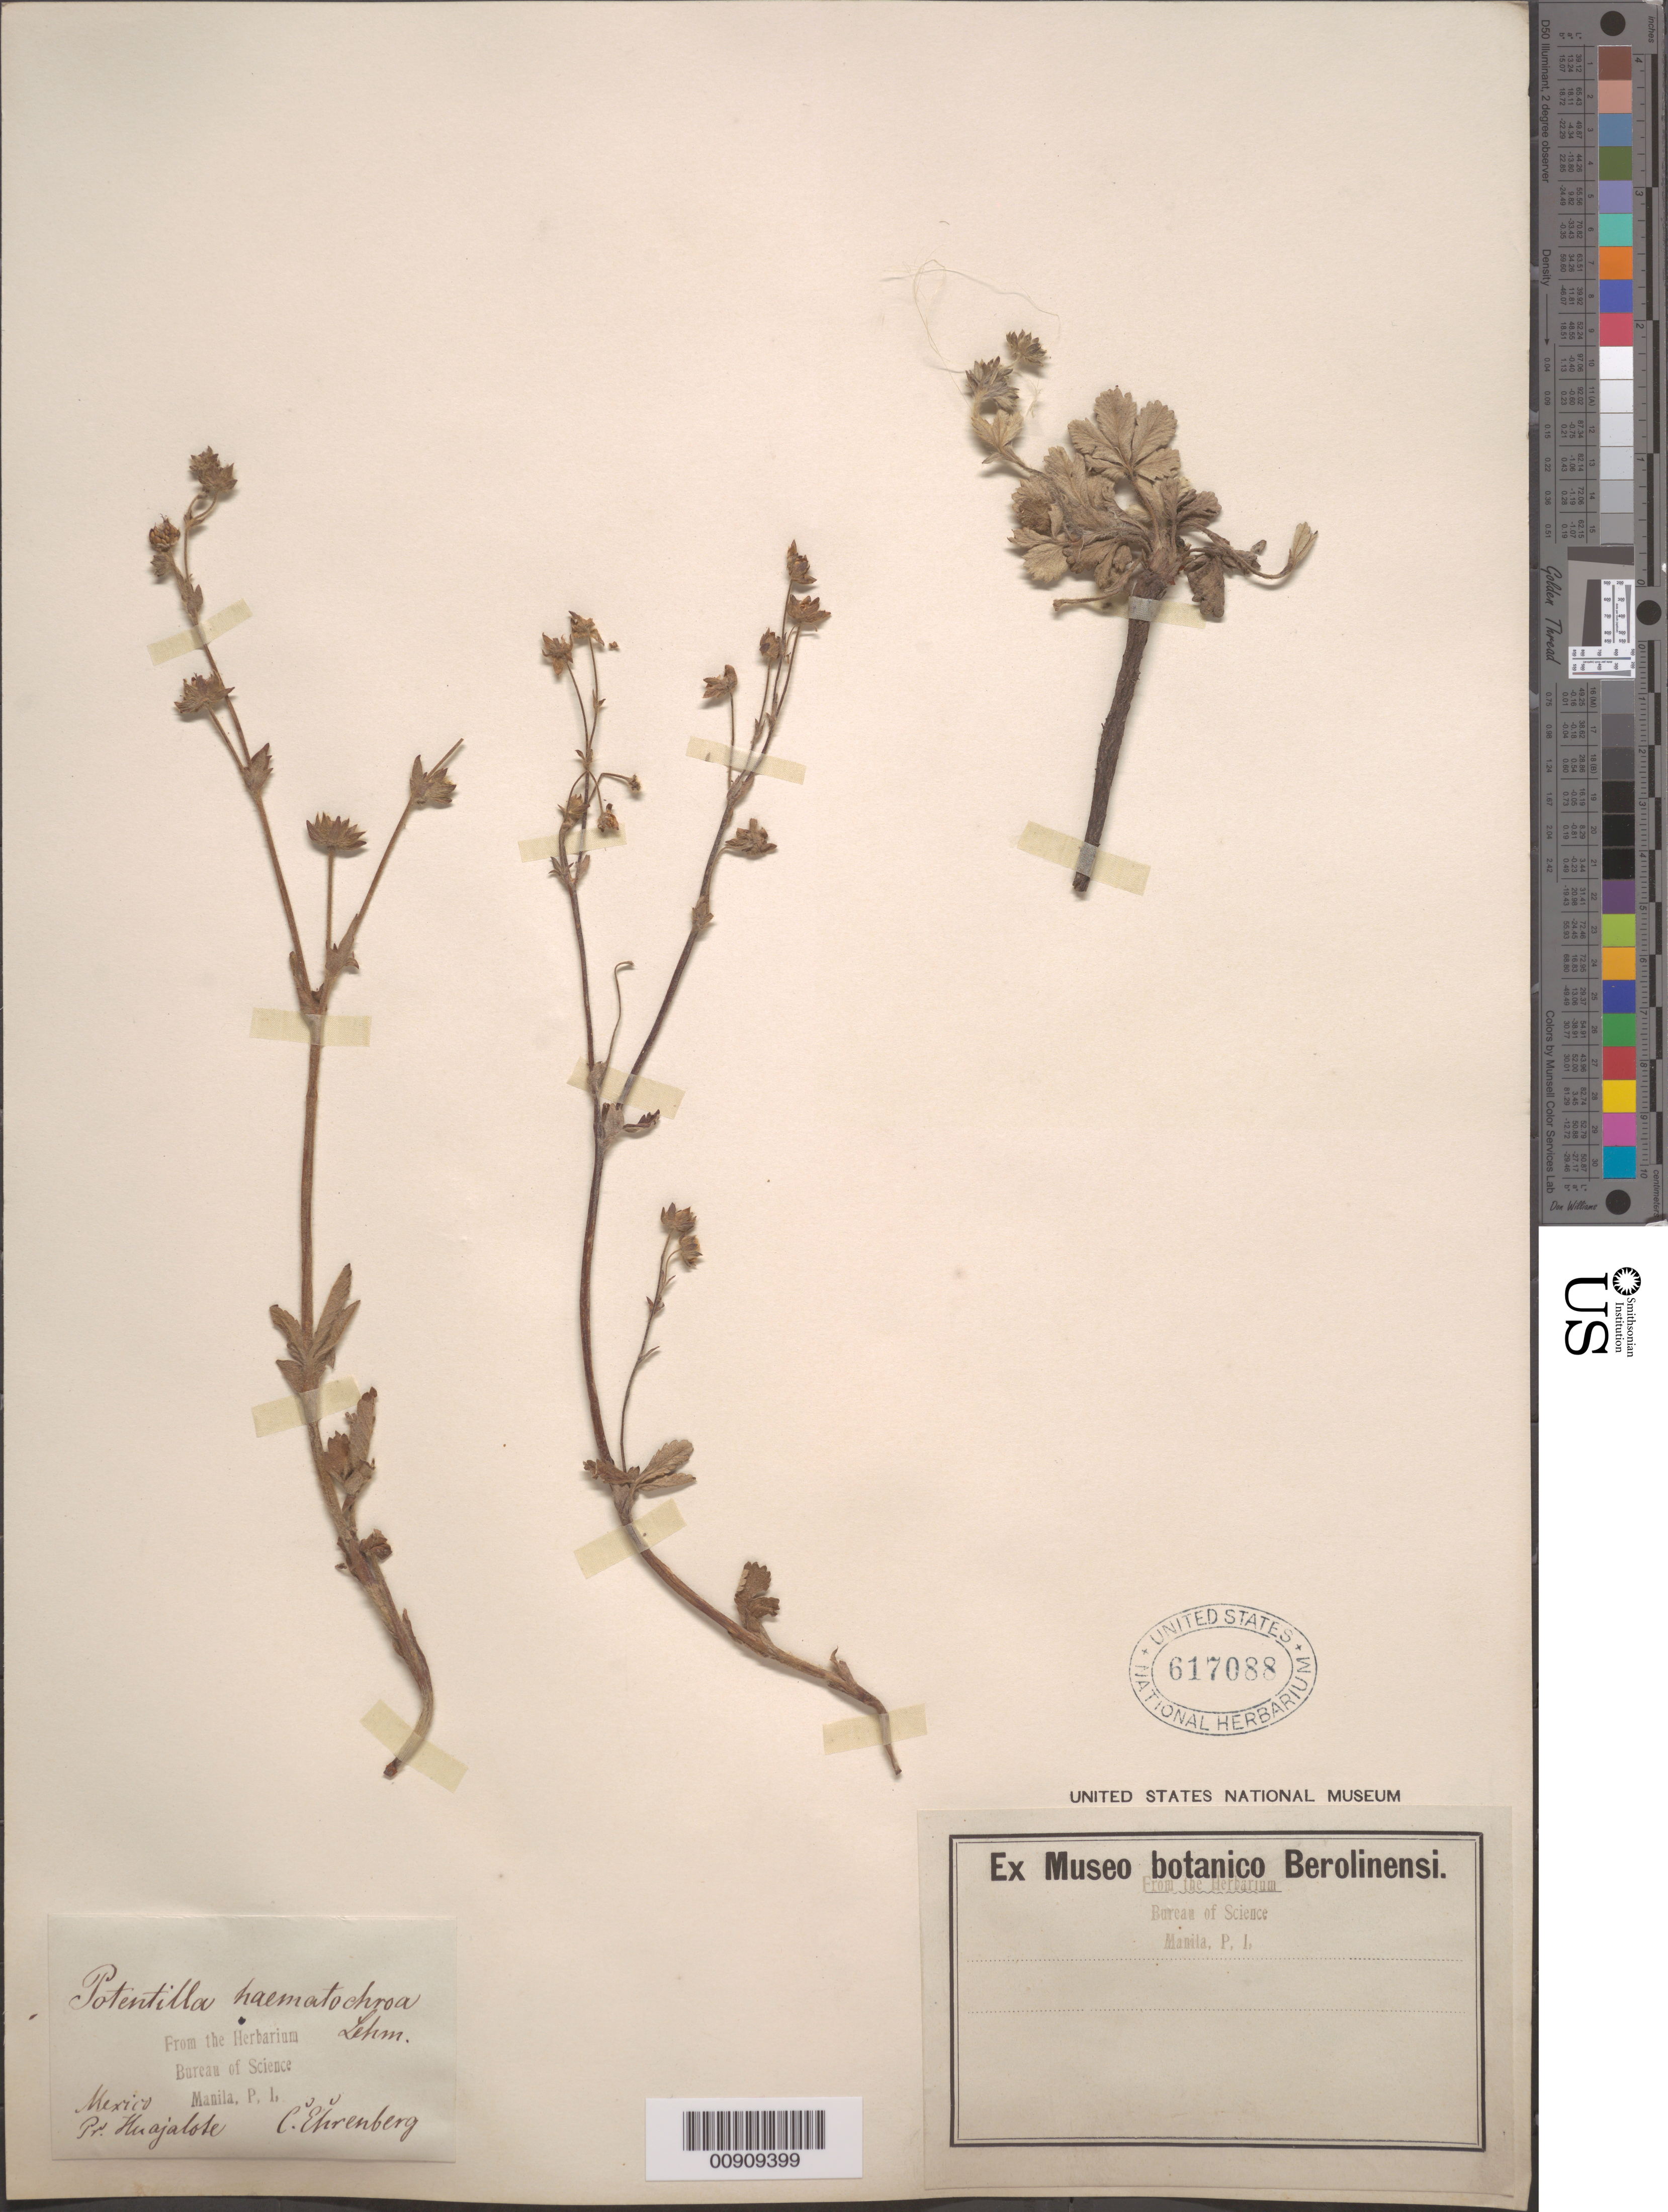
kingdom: Plantae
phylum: Tracheophyta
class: Magnoliopsida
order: Rosales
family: Rosaceae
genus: Potentilla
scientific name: Potentilla haematochrous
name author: Lehm.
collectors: C. G. Ehrenberg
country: Mexico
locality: Huajalote [sic].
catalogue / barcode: US 617088